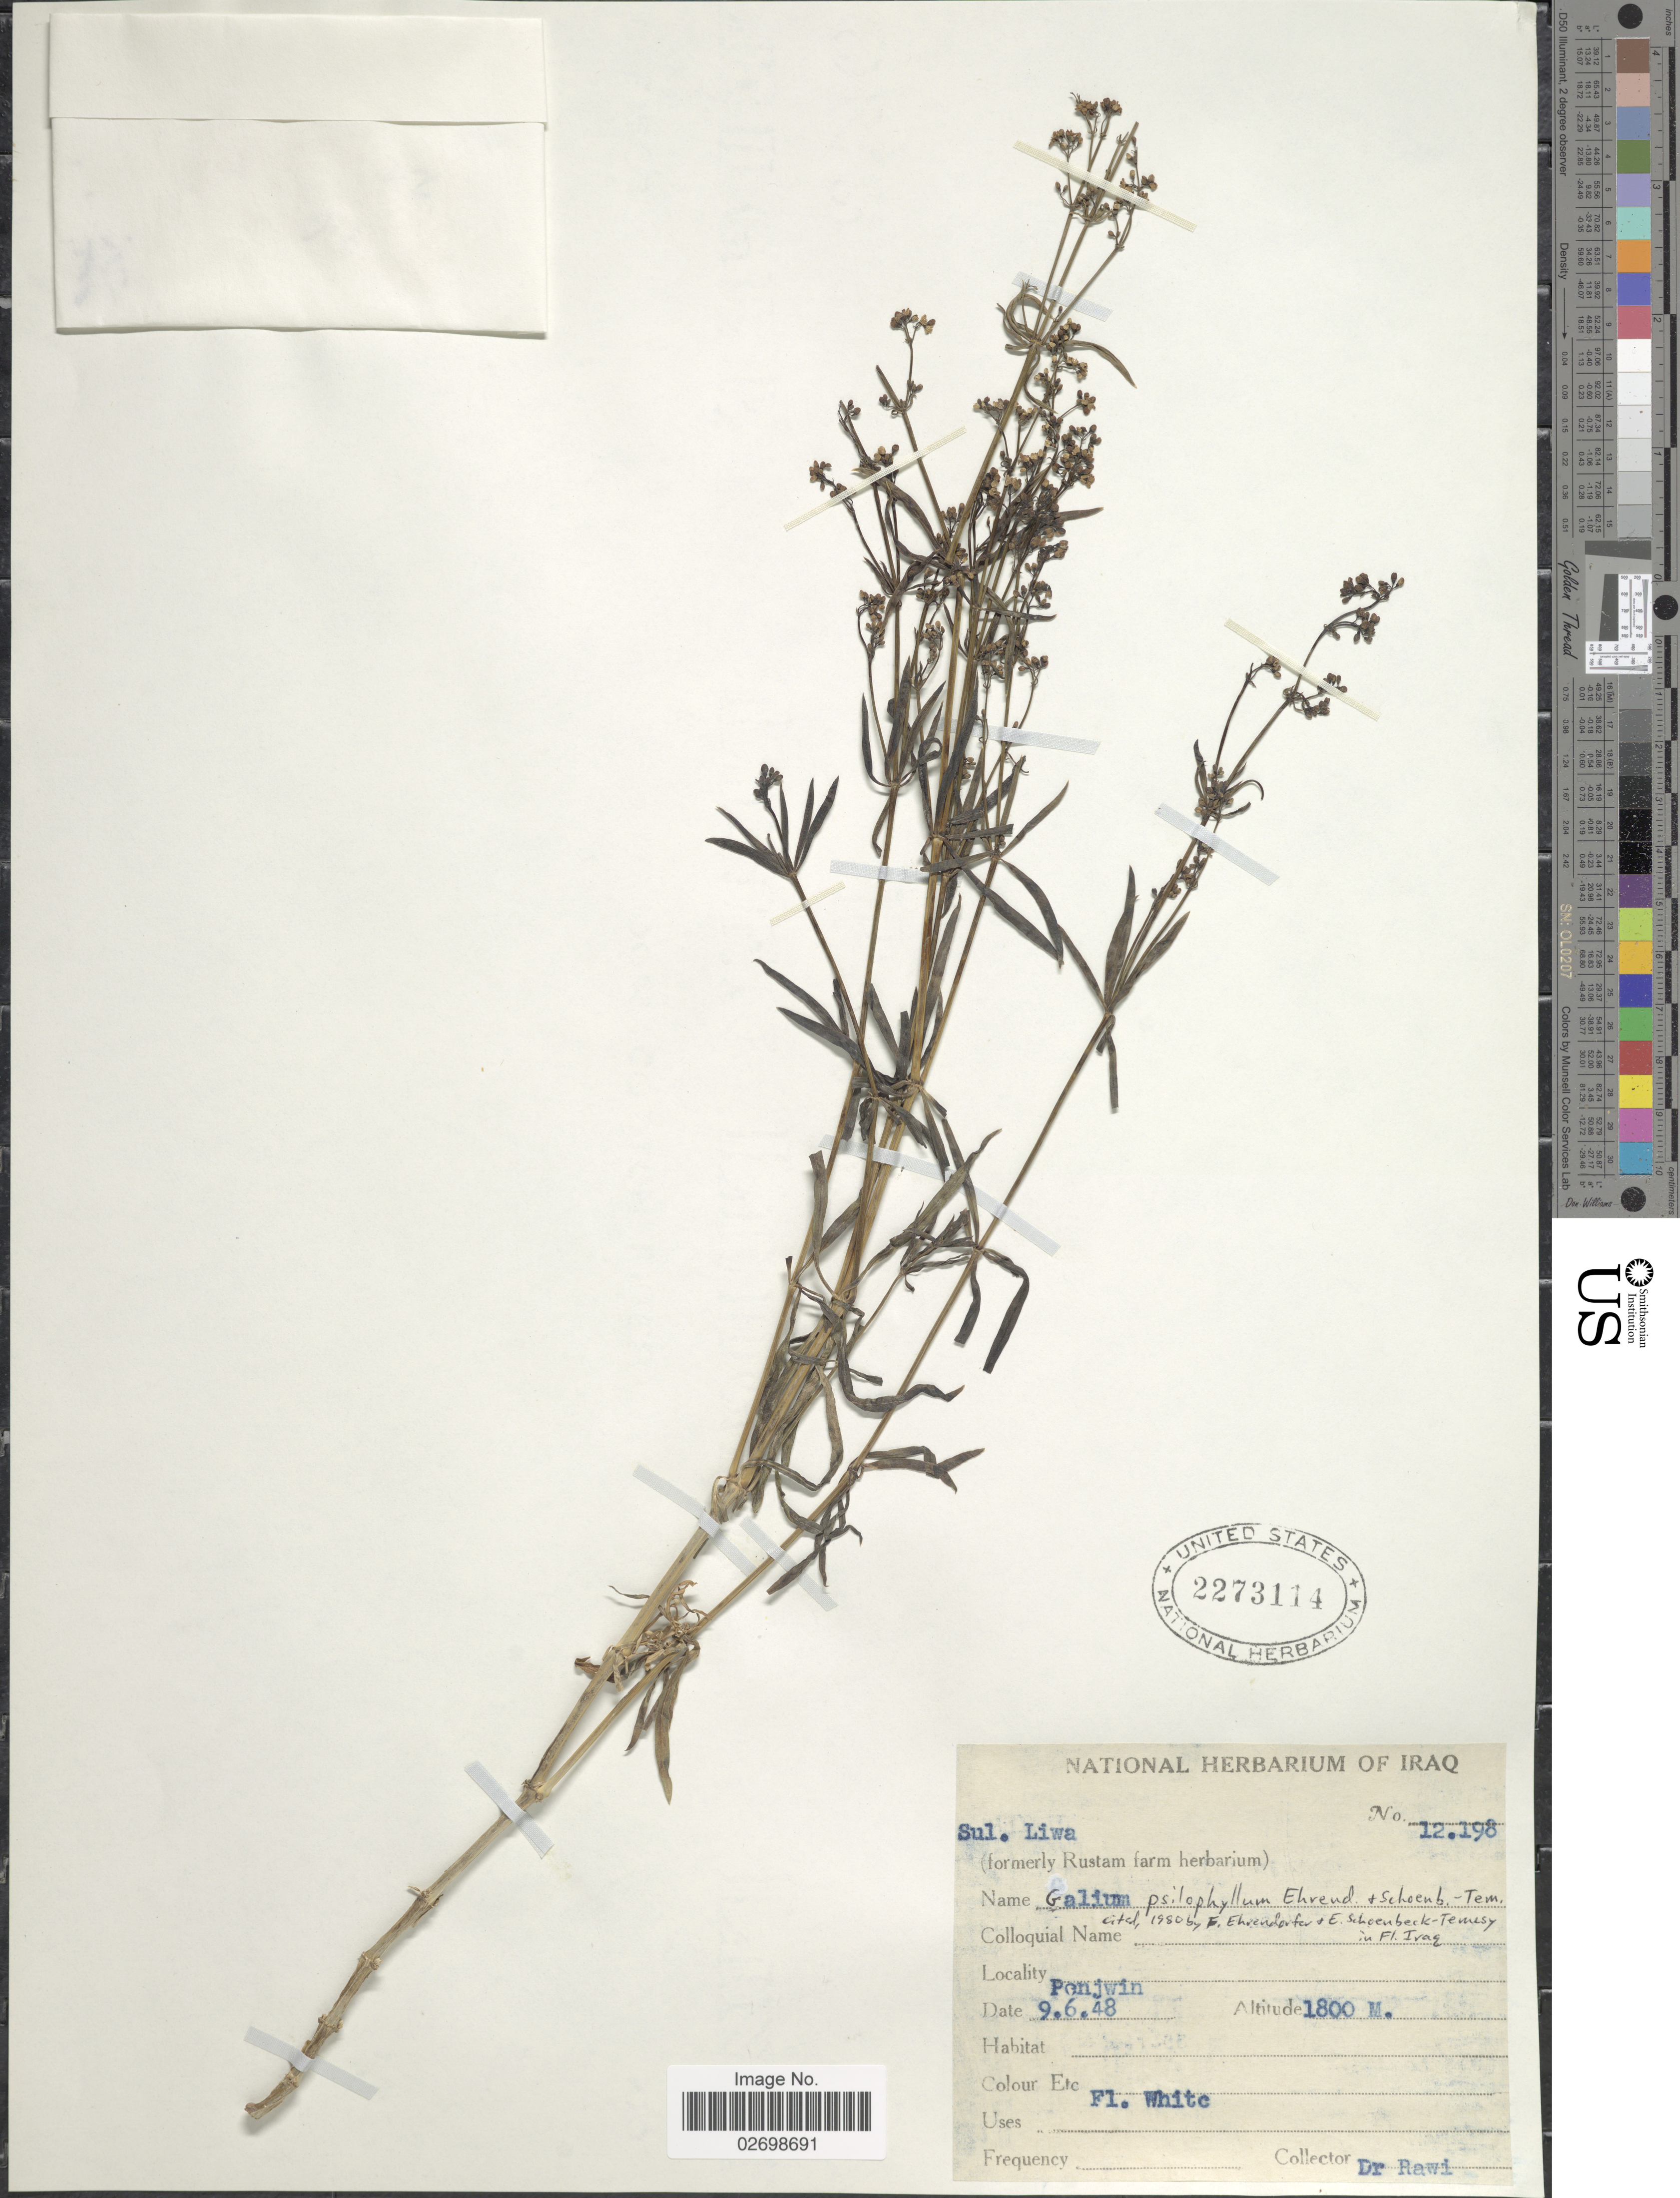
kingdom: Plantae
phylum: Tracheophyta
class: Magnoliopsida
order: Gentianales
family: Rubiaceae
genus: Galium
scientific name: Galium psilophyllum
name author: Ehrend. & Schönb.-Tem.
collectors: -. Rawi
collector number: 12198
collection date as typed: Transcribed d/m/y: 9/6/48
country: Iraq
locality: Penjwin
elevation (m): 1800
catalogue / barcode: US 2273114